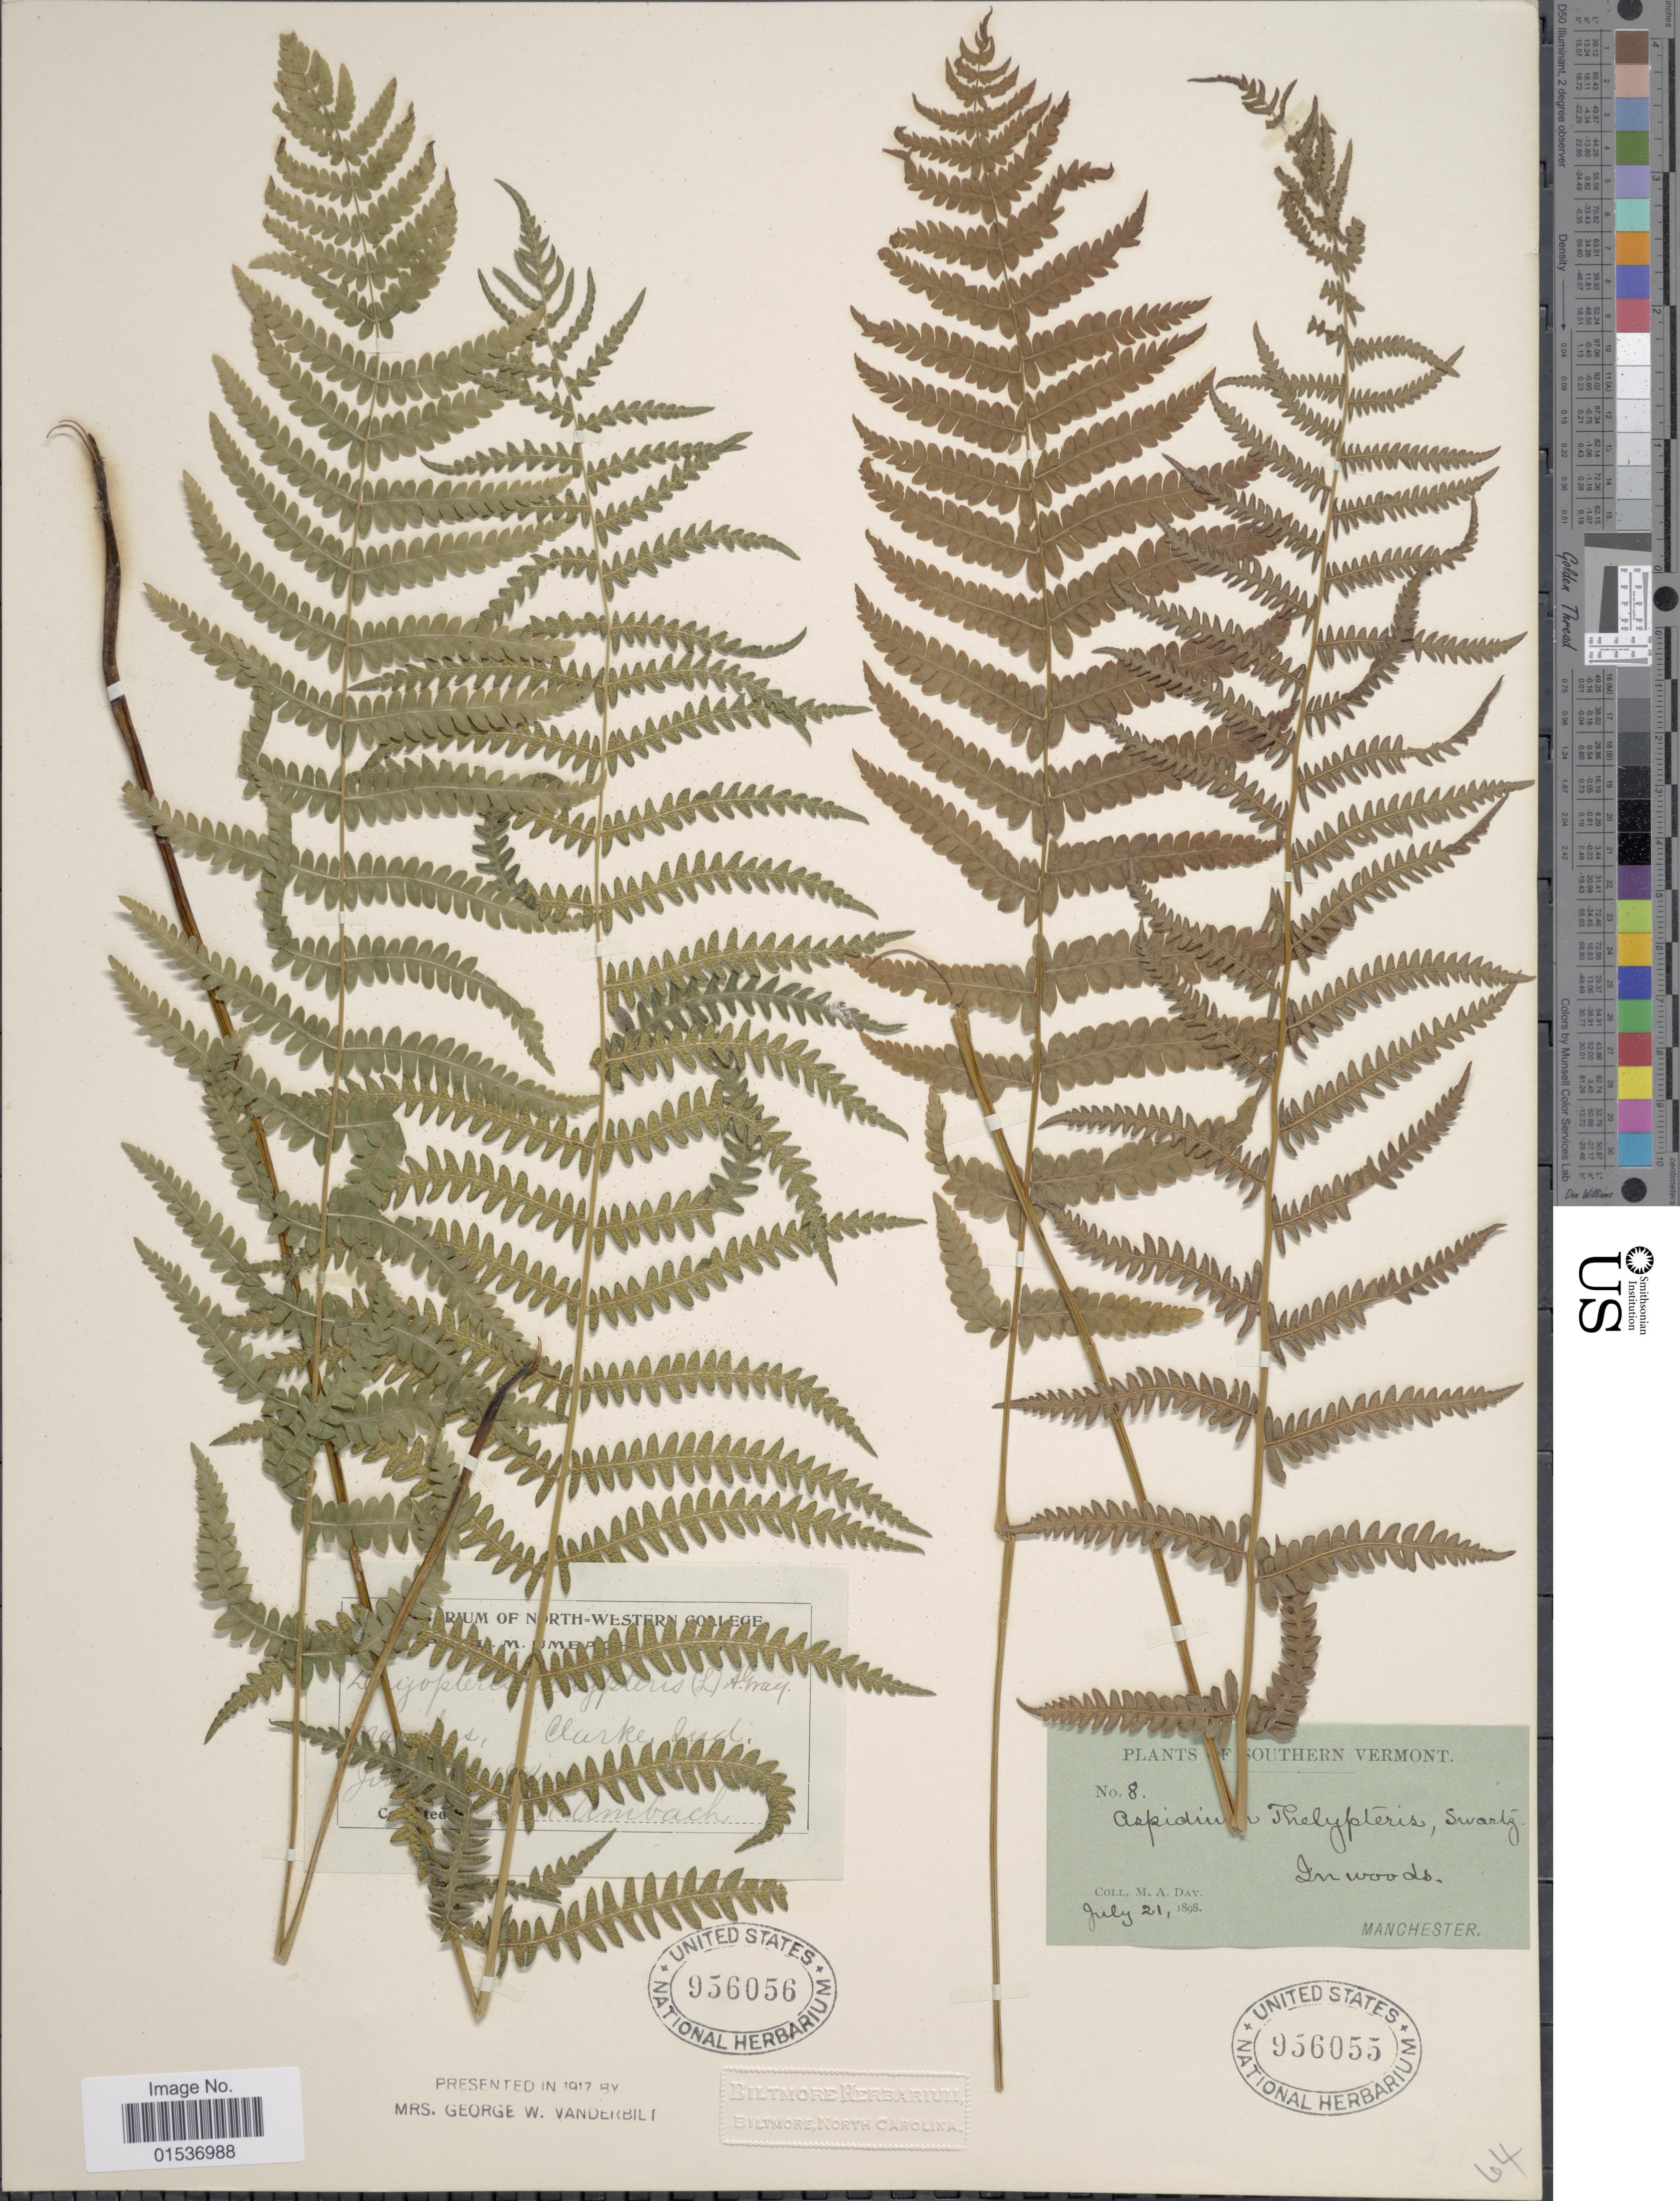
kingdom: Plantae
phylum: Tracheophyta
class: Polypodiopsida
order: Polypodiales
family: Thelypteridaceae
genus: Thelypteris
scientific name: Thelypteris palustris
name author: (Salisb.) Schott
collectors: M. Day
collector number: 8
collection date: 1898-07-21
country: United States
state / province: Vermont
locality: Southern Vermont, Manchester, In woods.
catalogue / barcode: US 956055